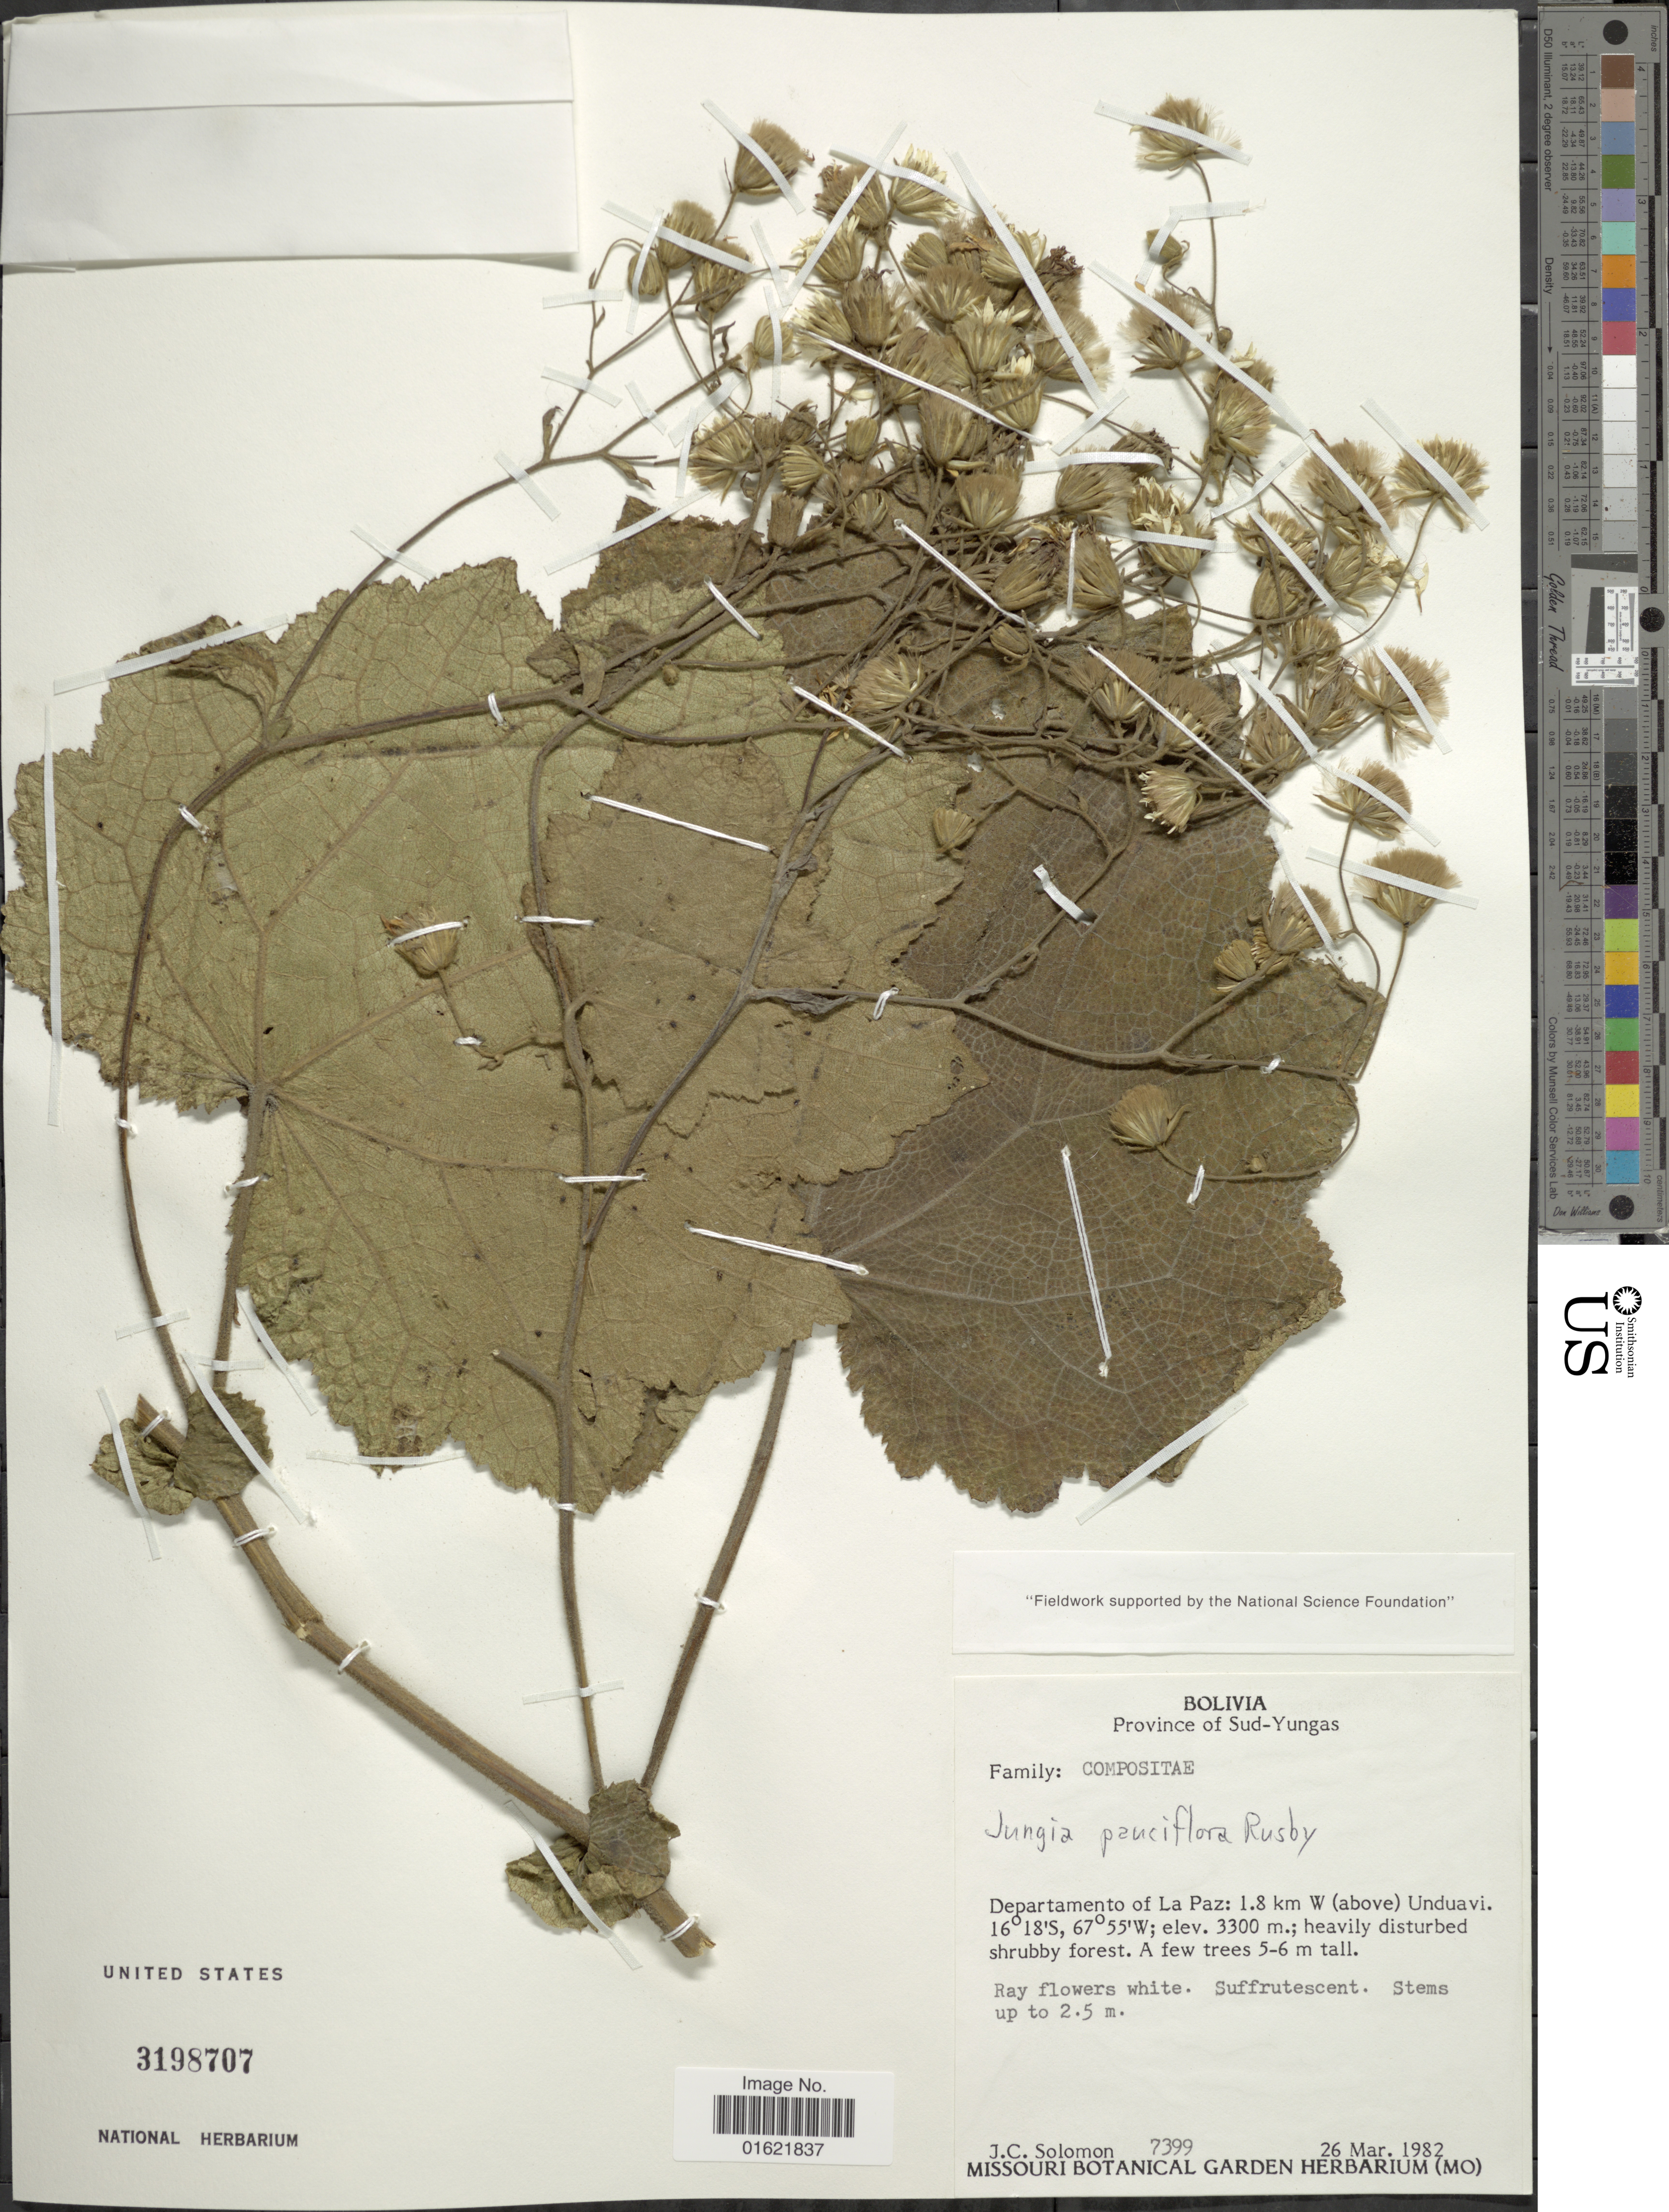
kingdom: Plantae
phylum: Tracheophyta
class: Magnoliopsida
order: Asterales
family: Asteraceae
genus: Jungia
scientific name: Jungia pauciflora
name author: Rusby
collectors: J. C. Solomon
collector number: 7399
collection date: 1982-03-26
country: Bolivia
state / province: La Paz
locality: Province of Sud-Yungas. Departamento of La Paz: 1.8 km W (above) Unduavi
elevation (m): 3300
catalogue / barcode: US 3198707